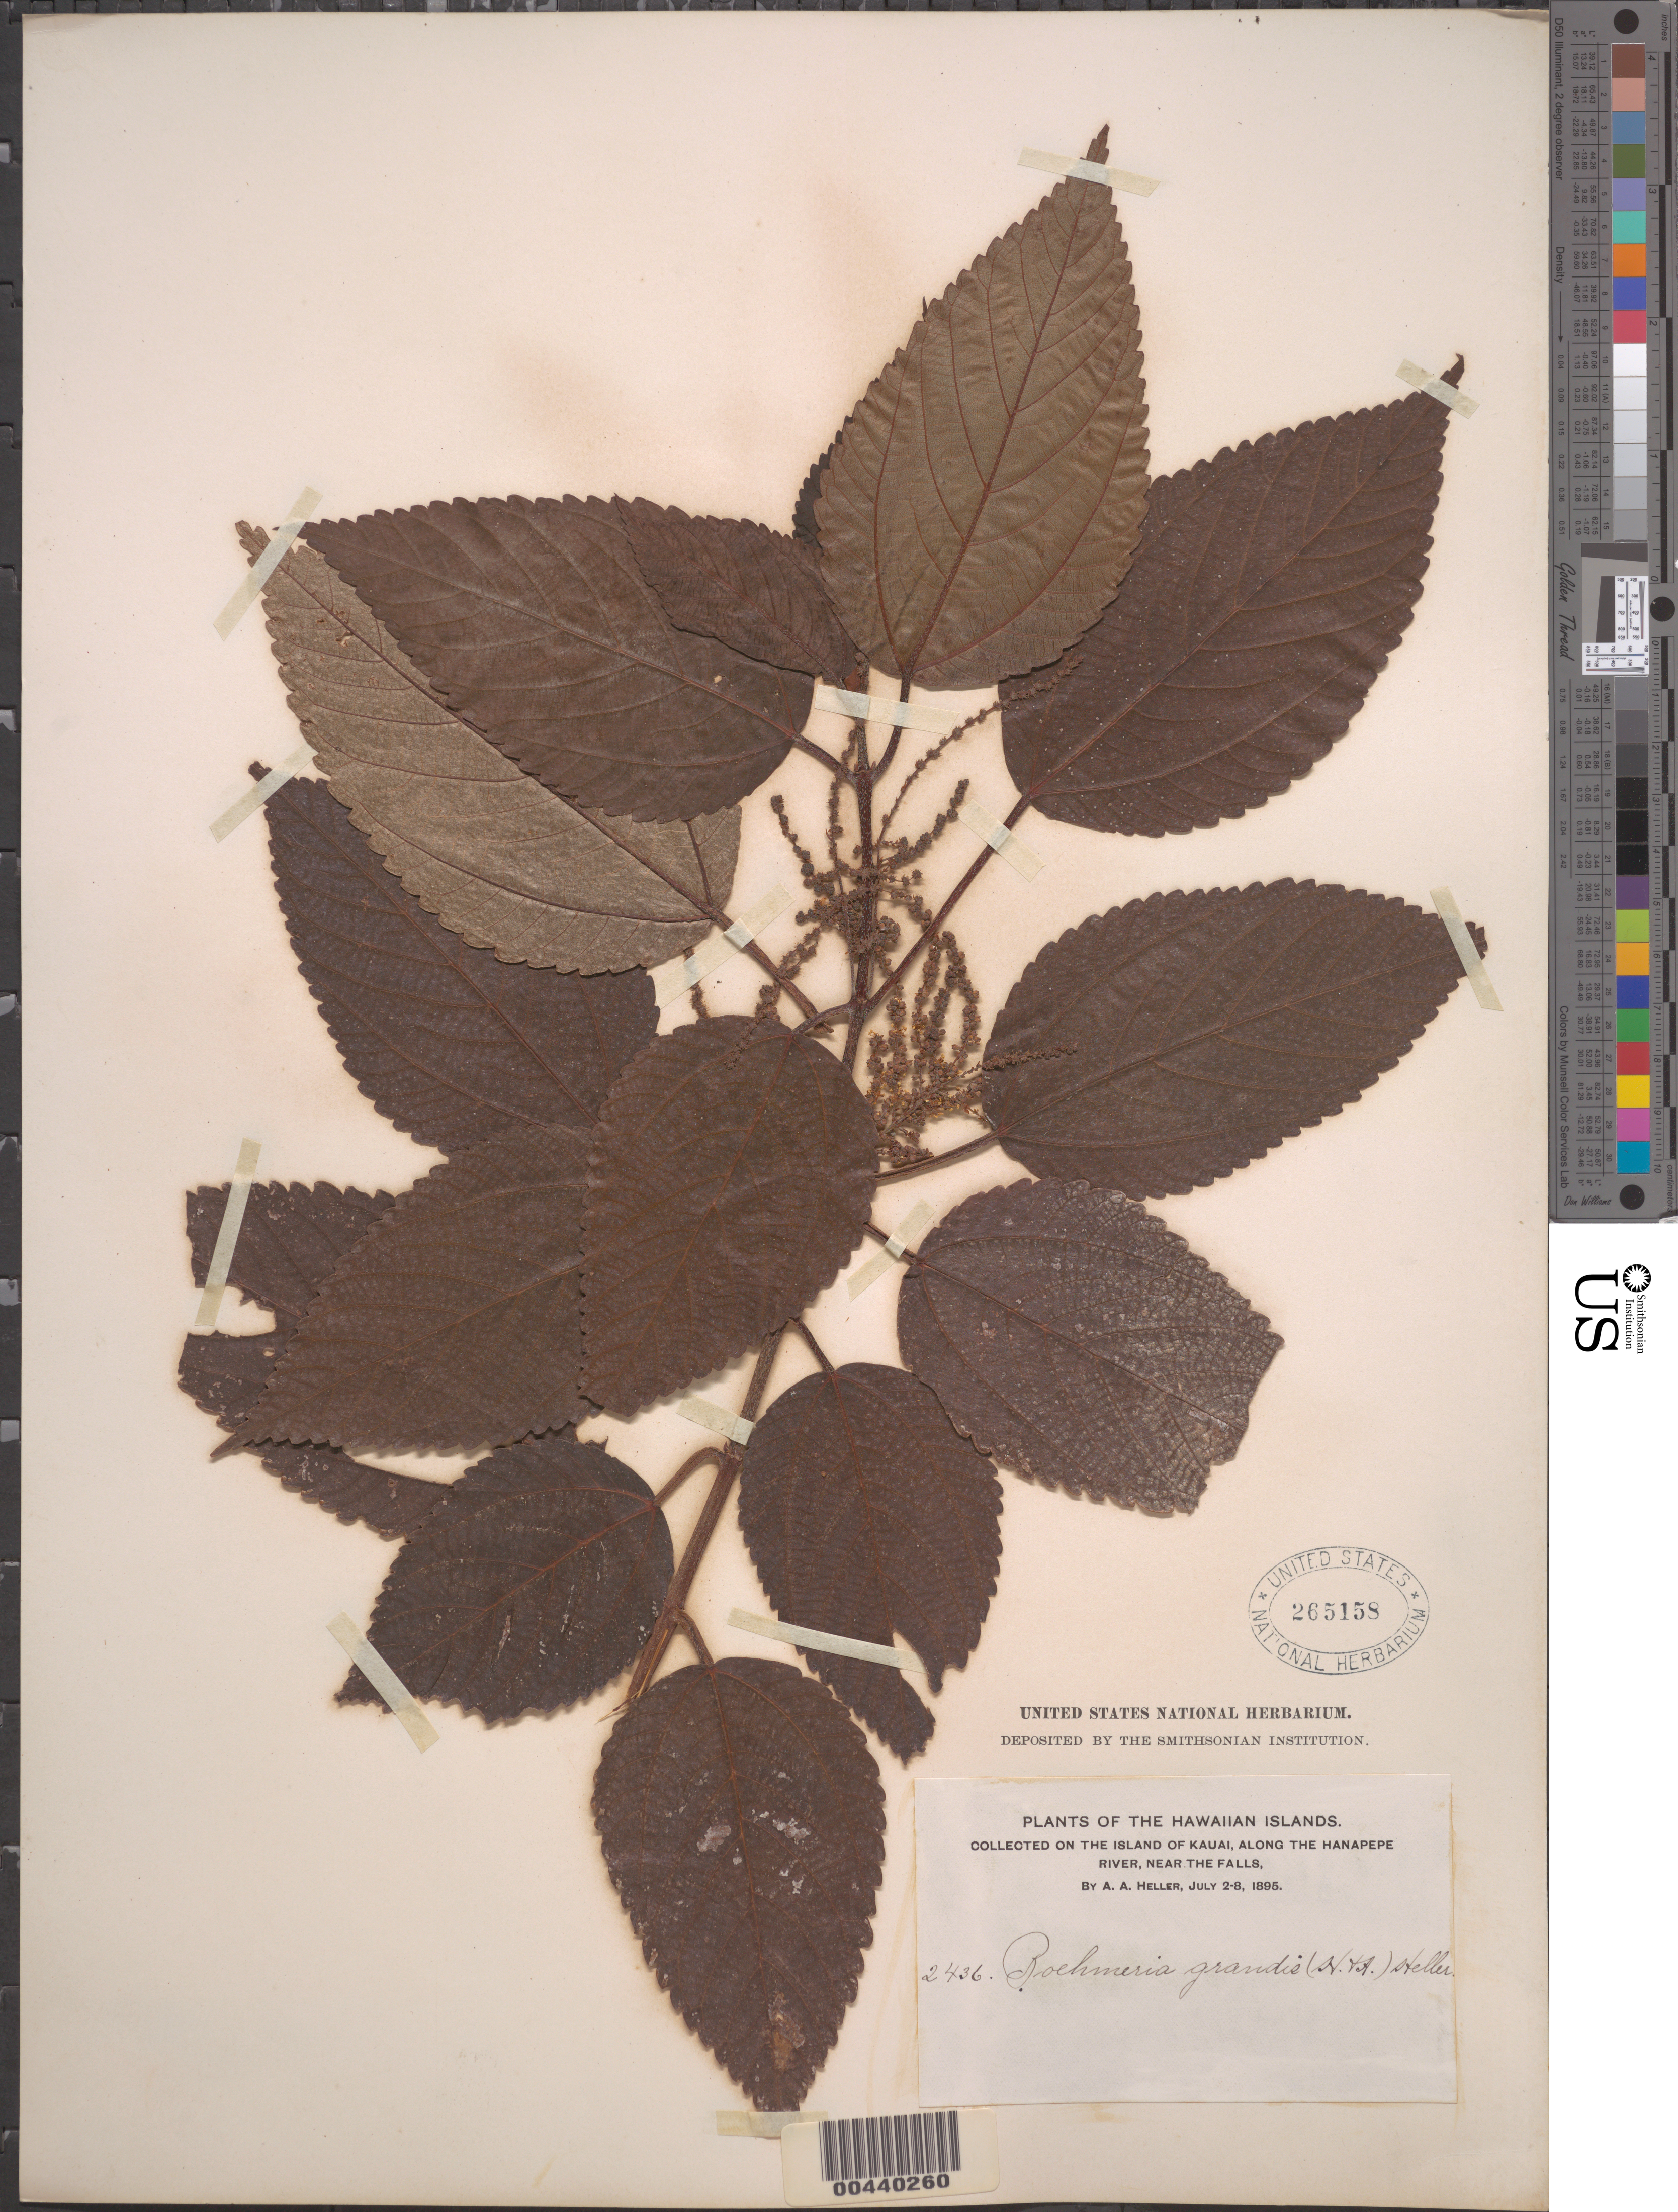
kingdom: Plantae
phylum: Tracheophyta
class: Magnoliopsida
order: Rosales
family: Urticaceae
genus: Boehmeria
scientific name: Boehmeria grandis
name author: (Hook. & Arn.) A. Heller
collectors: A. A. Heller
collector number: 2436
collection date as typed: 2 Jul 1895 to 8 Jul 1895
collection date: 1895-07-02/1895-07-08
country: United States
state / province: Hawaii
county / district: Kauai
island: Kaua'i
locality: Along the Hanapepe River, near the Falls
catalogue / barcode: US 265158